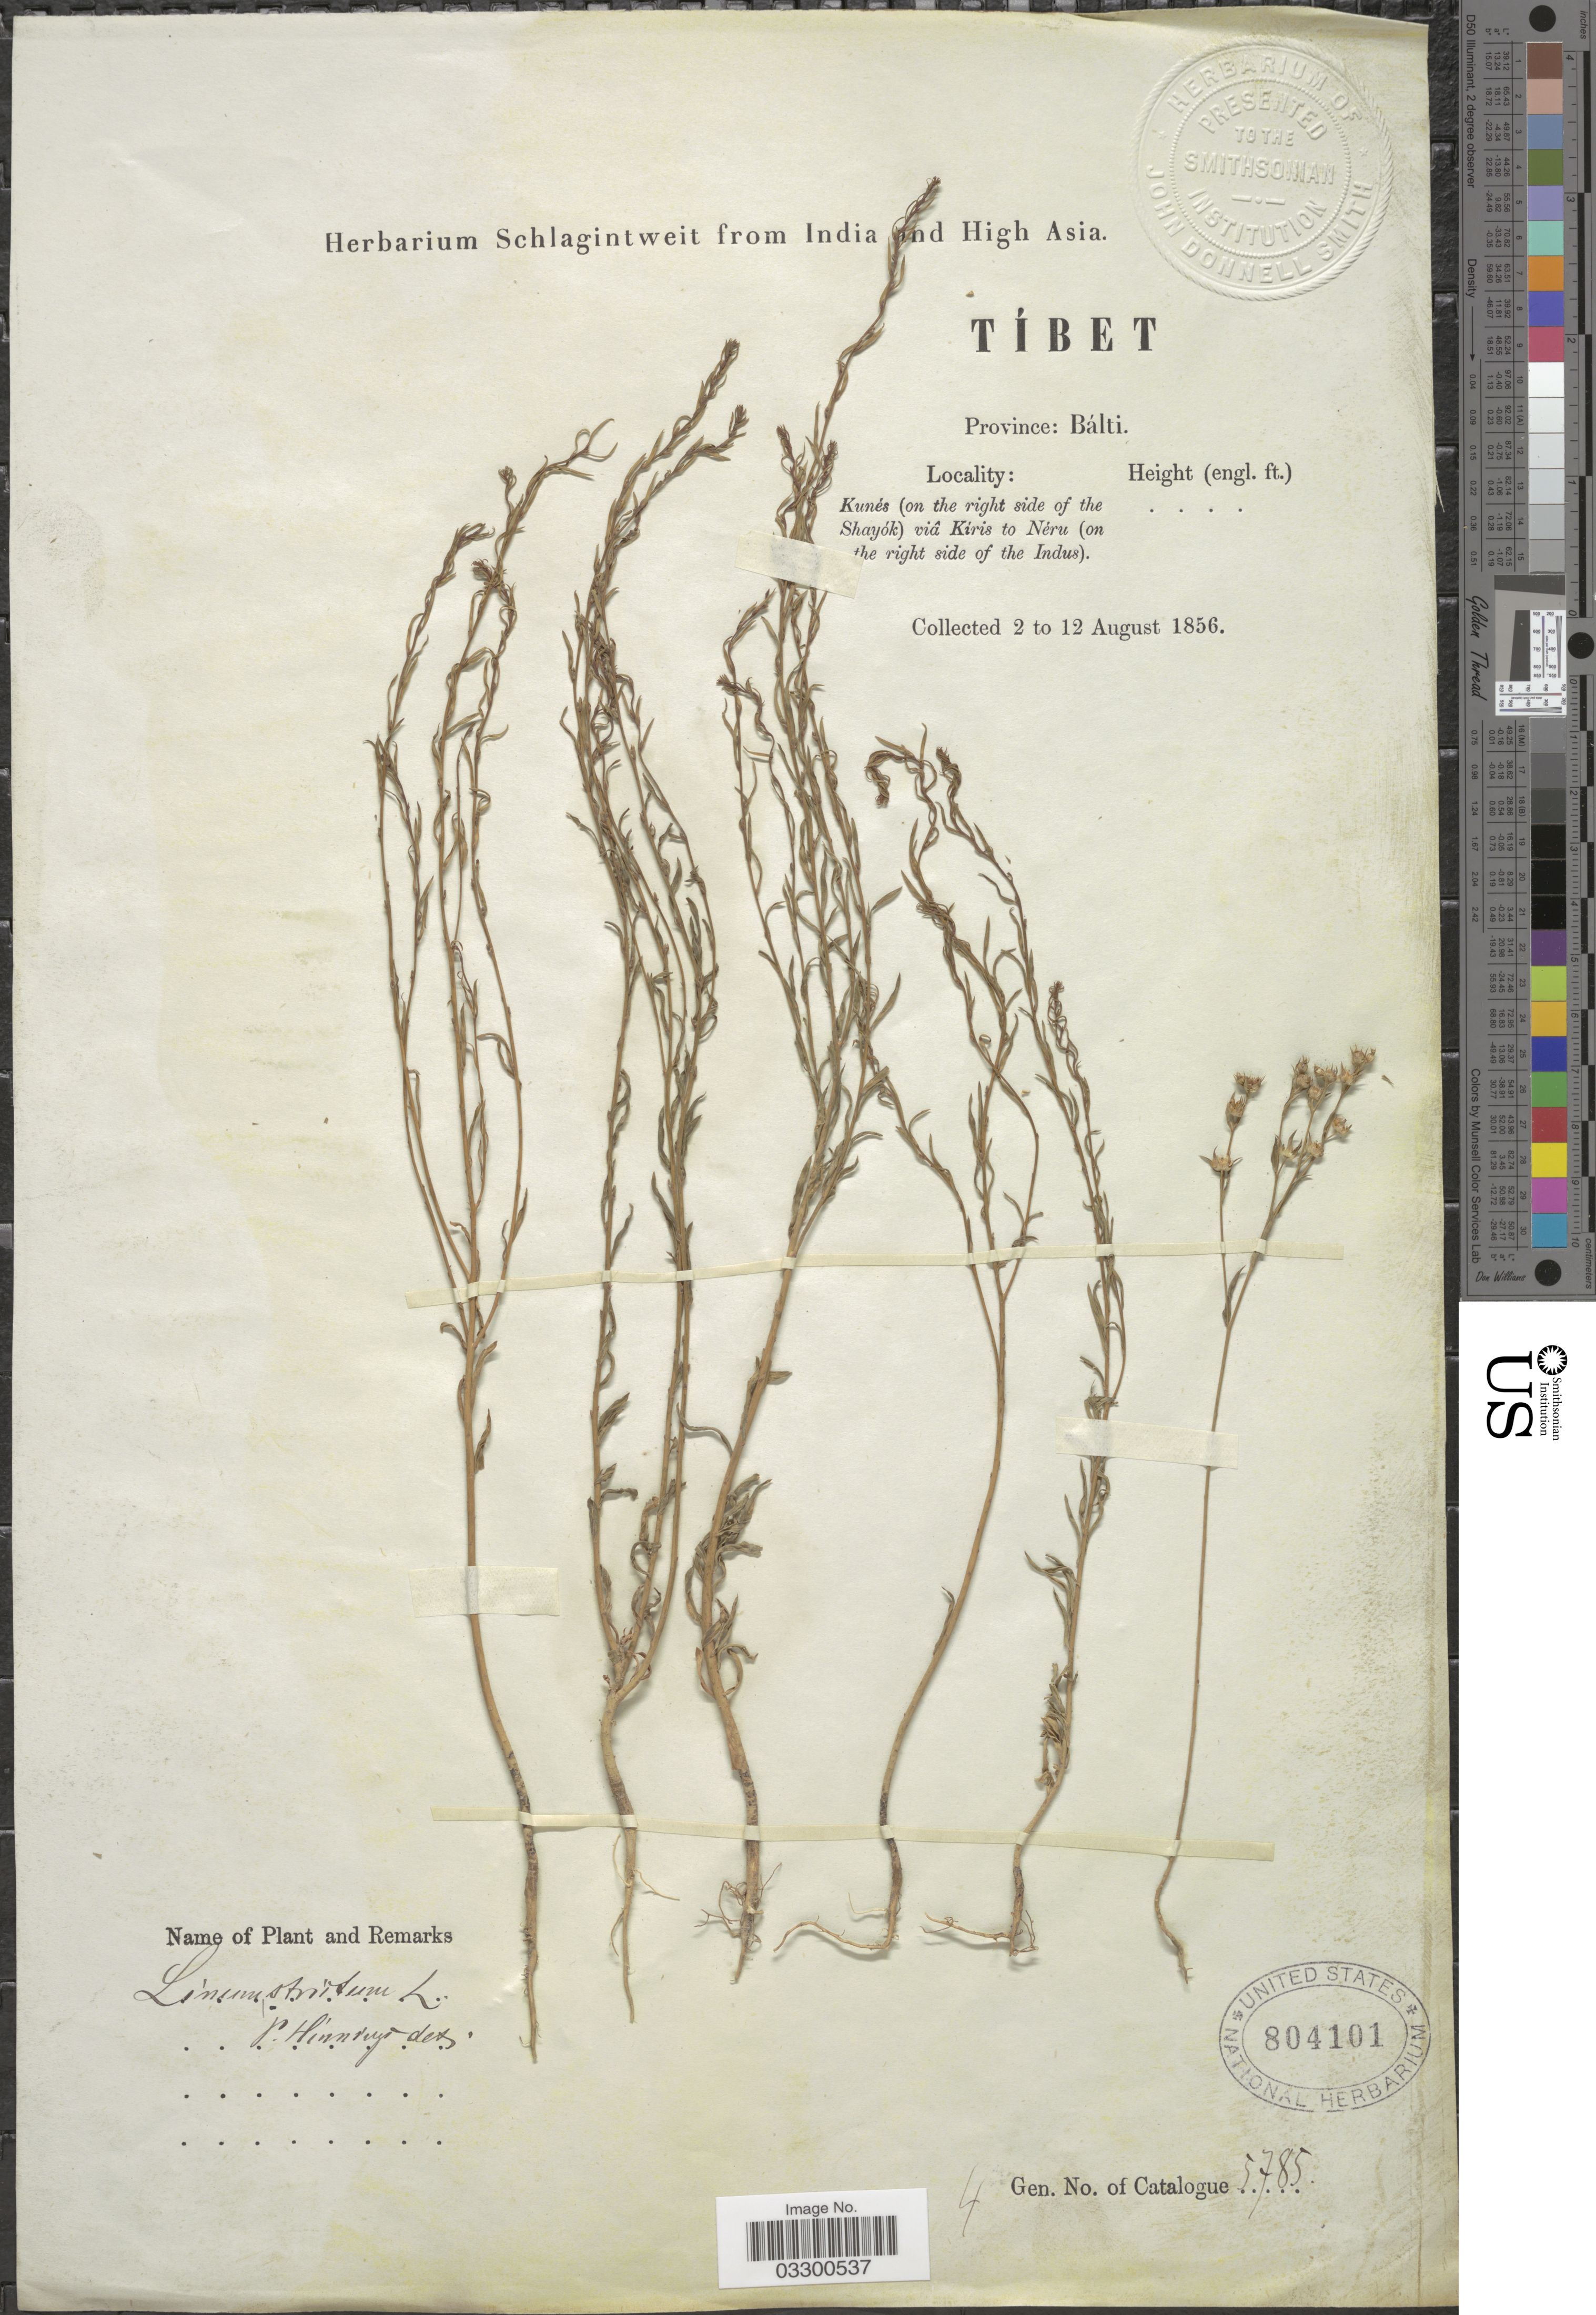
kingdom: Plantae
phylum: Tracheophyta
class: Magnoliopsida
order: Malpighiales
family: Linaceae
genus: Linum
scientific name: Linum strictum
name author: L.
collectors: ex herb. Schlagintweit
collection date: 1856-08-02/1856-08-12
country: China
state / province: Xizang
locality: Tíbet. Province: Bálti. Kunés (on the right side of the Shayók) viâ Kíris to Néru (on the right side of the Indus).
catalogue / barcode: US 804101